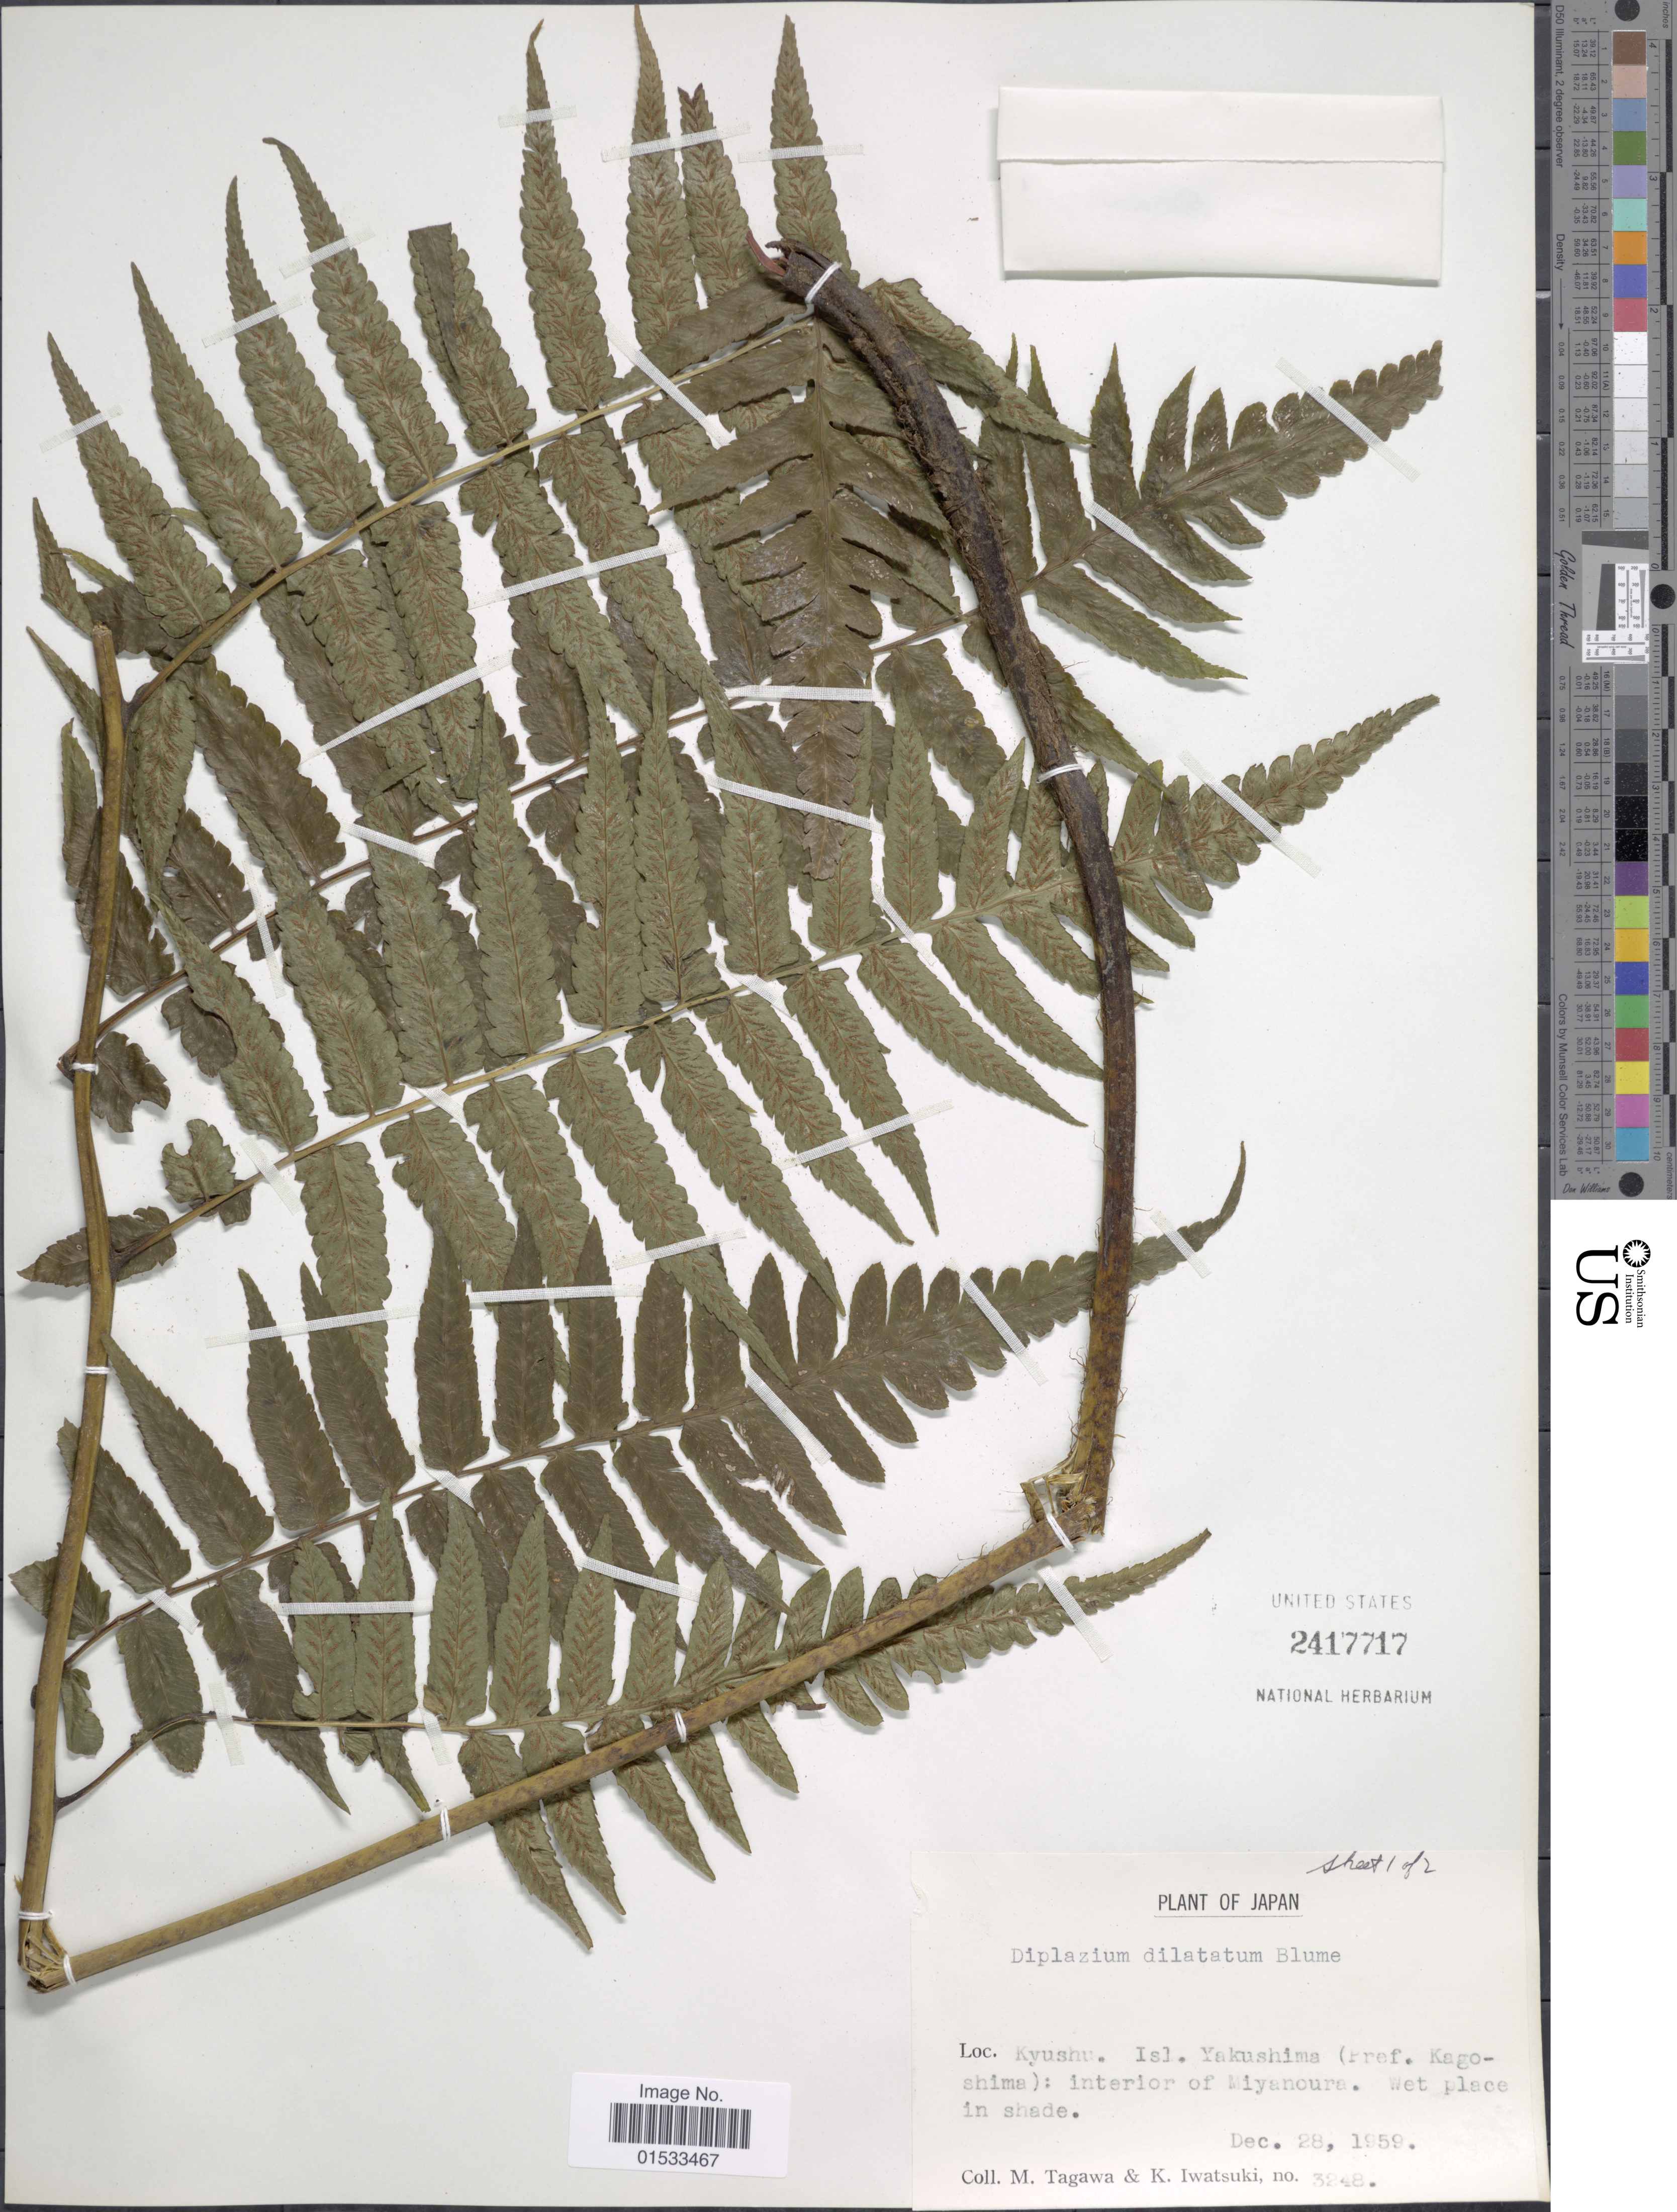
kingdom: Plantae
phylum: Tracheophyta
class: Polypodiopsida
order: Polypodiales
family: Athyriaceae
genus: Diplazium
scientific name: Diplazium dilatatum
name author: Blume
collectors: M. Tagawa & K. Iwatsuki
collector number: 3248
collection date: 1959-12-28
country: Japan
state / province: Kagosima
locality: Kyushu, Isl. Yakushima, interior of Miyanoura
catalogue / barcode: US 2417717